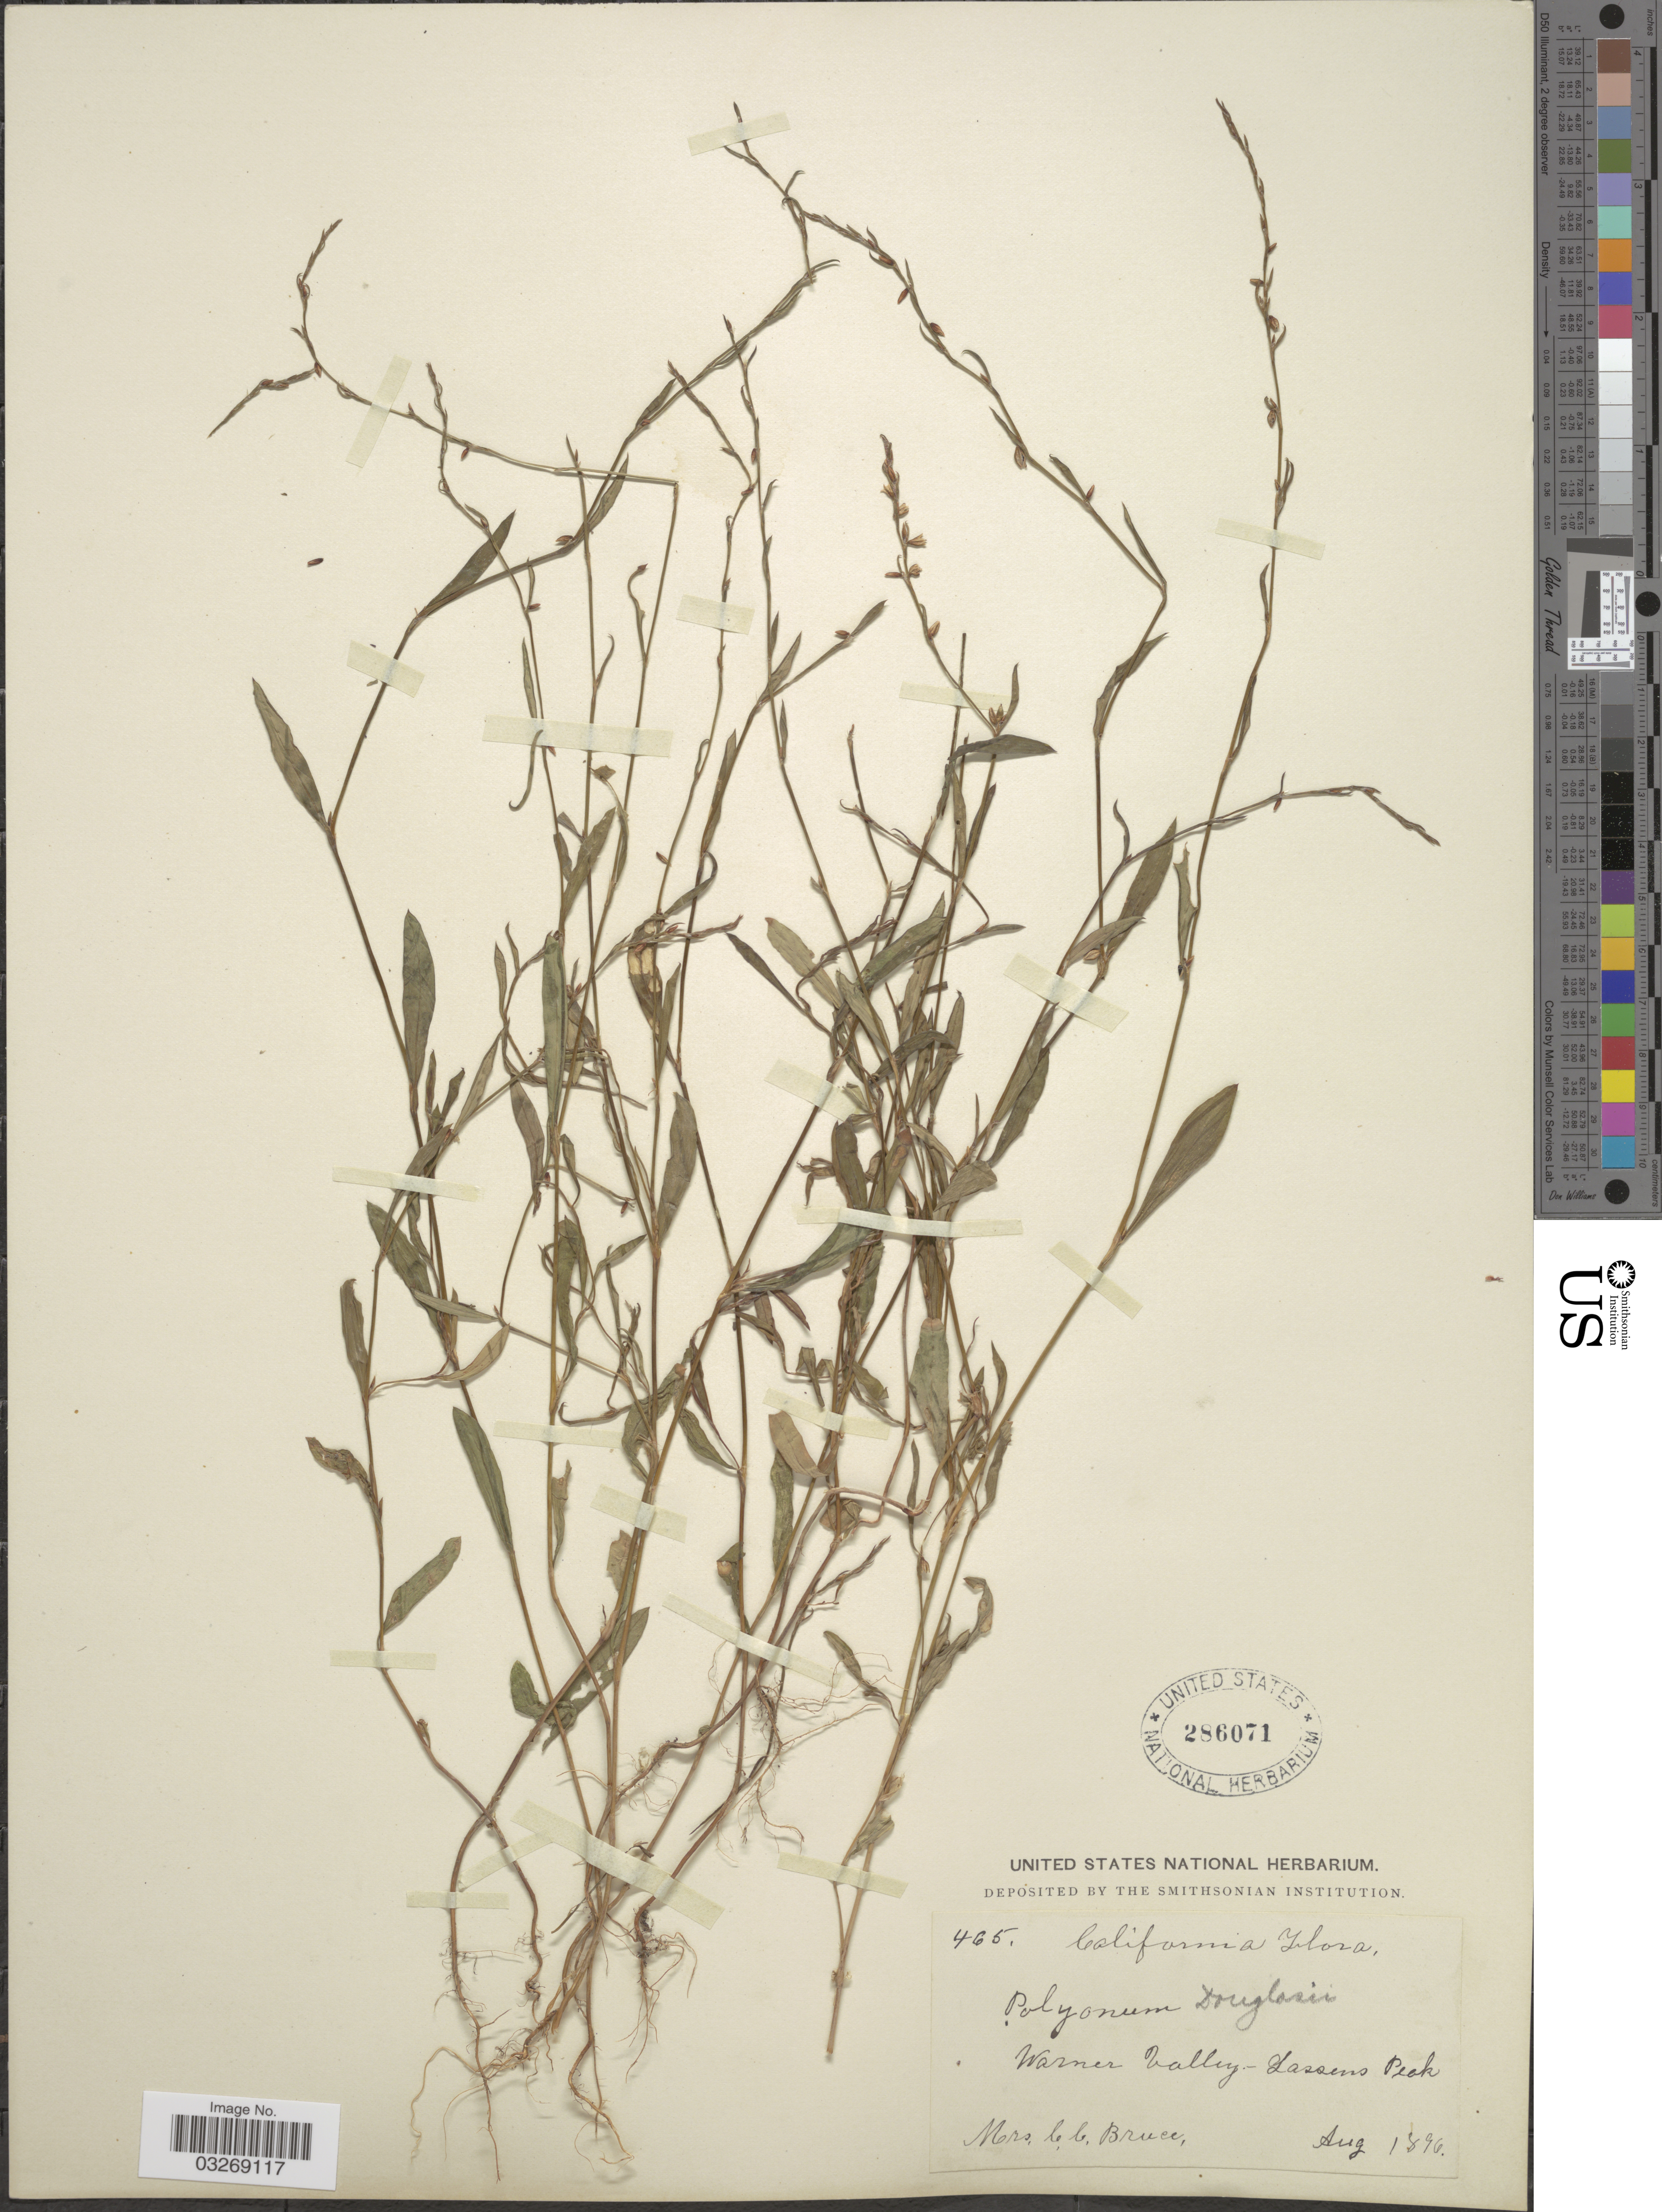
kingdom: Plantae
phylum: Tracheophyta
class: Magnoliopsida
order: Caryophyllales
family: Polygonaceae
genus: Polygonum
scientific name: Polygonum douglasii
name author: Greene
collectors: C. Bruce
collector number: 465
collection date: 1896-08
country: United States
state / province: California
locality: Warner valley- Lassens Peak.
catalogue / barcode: US 286071